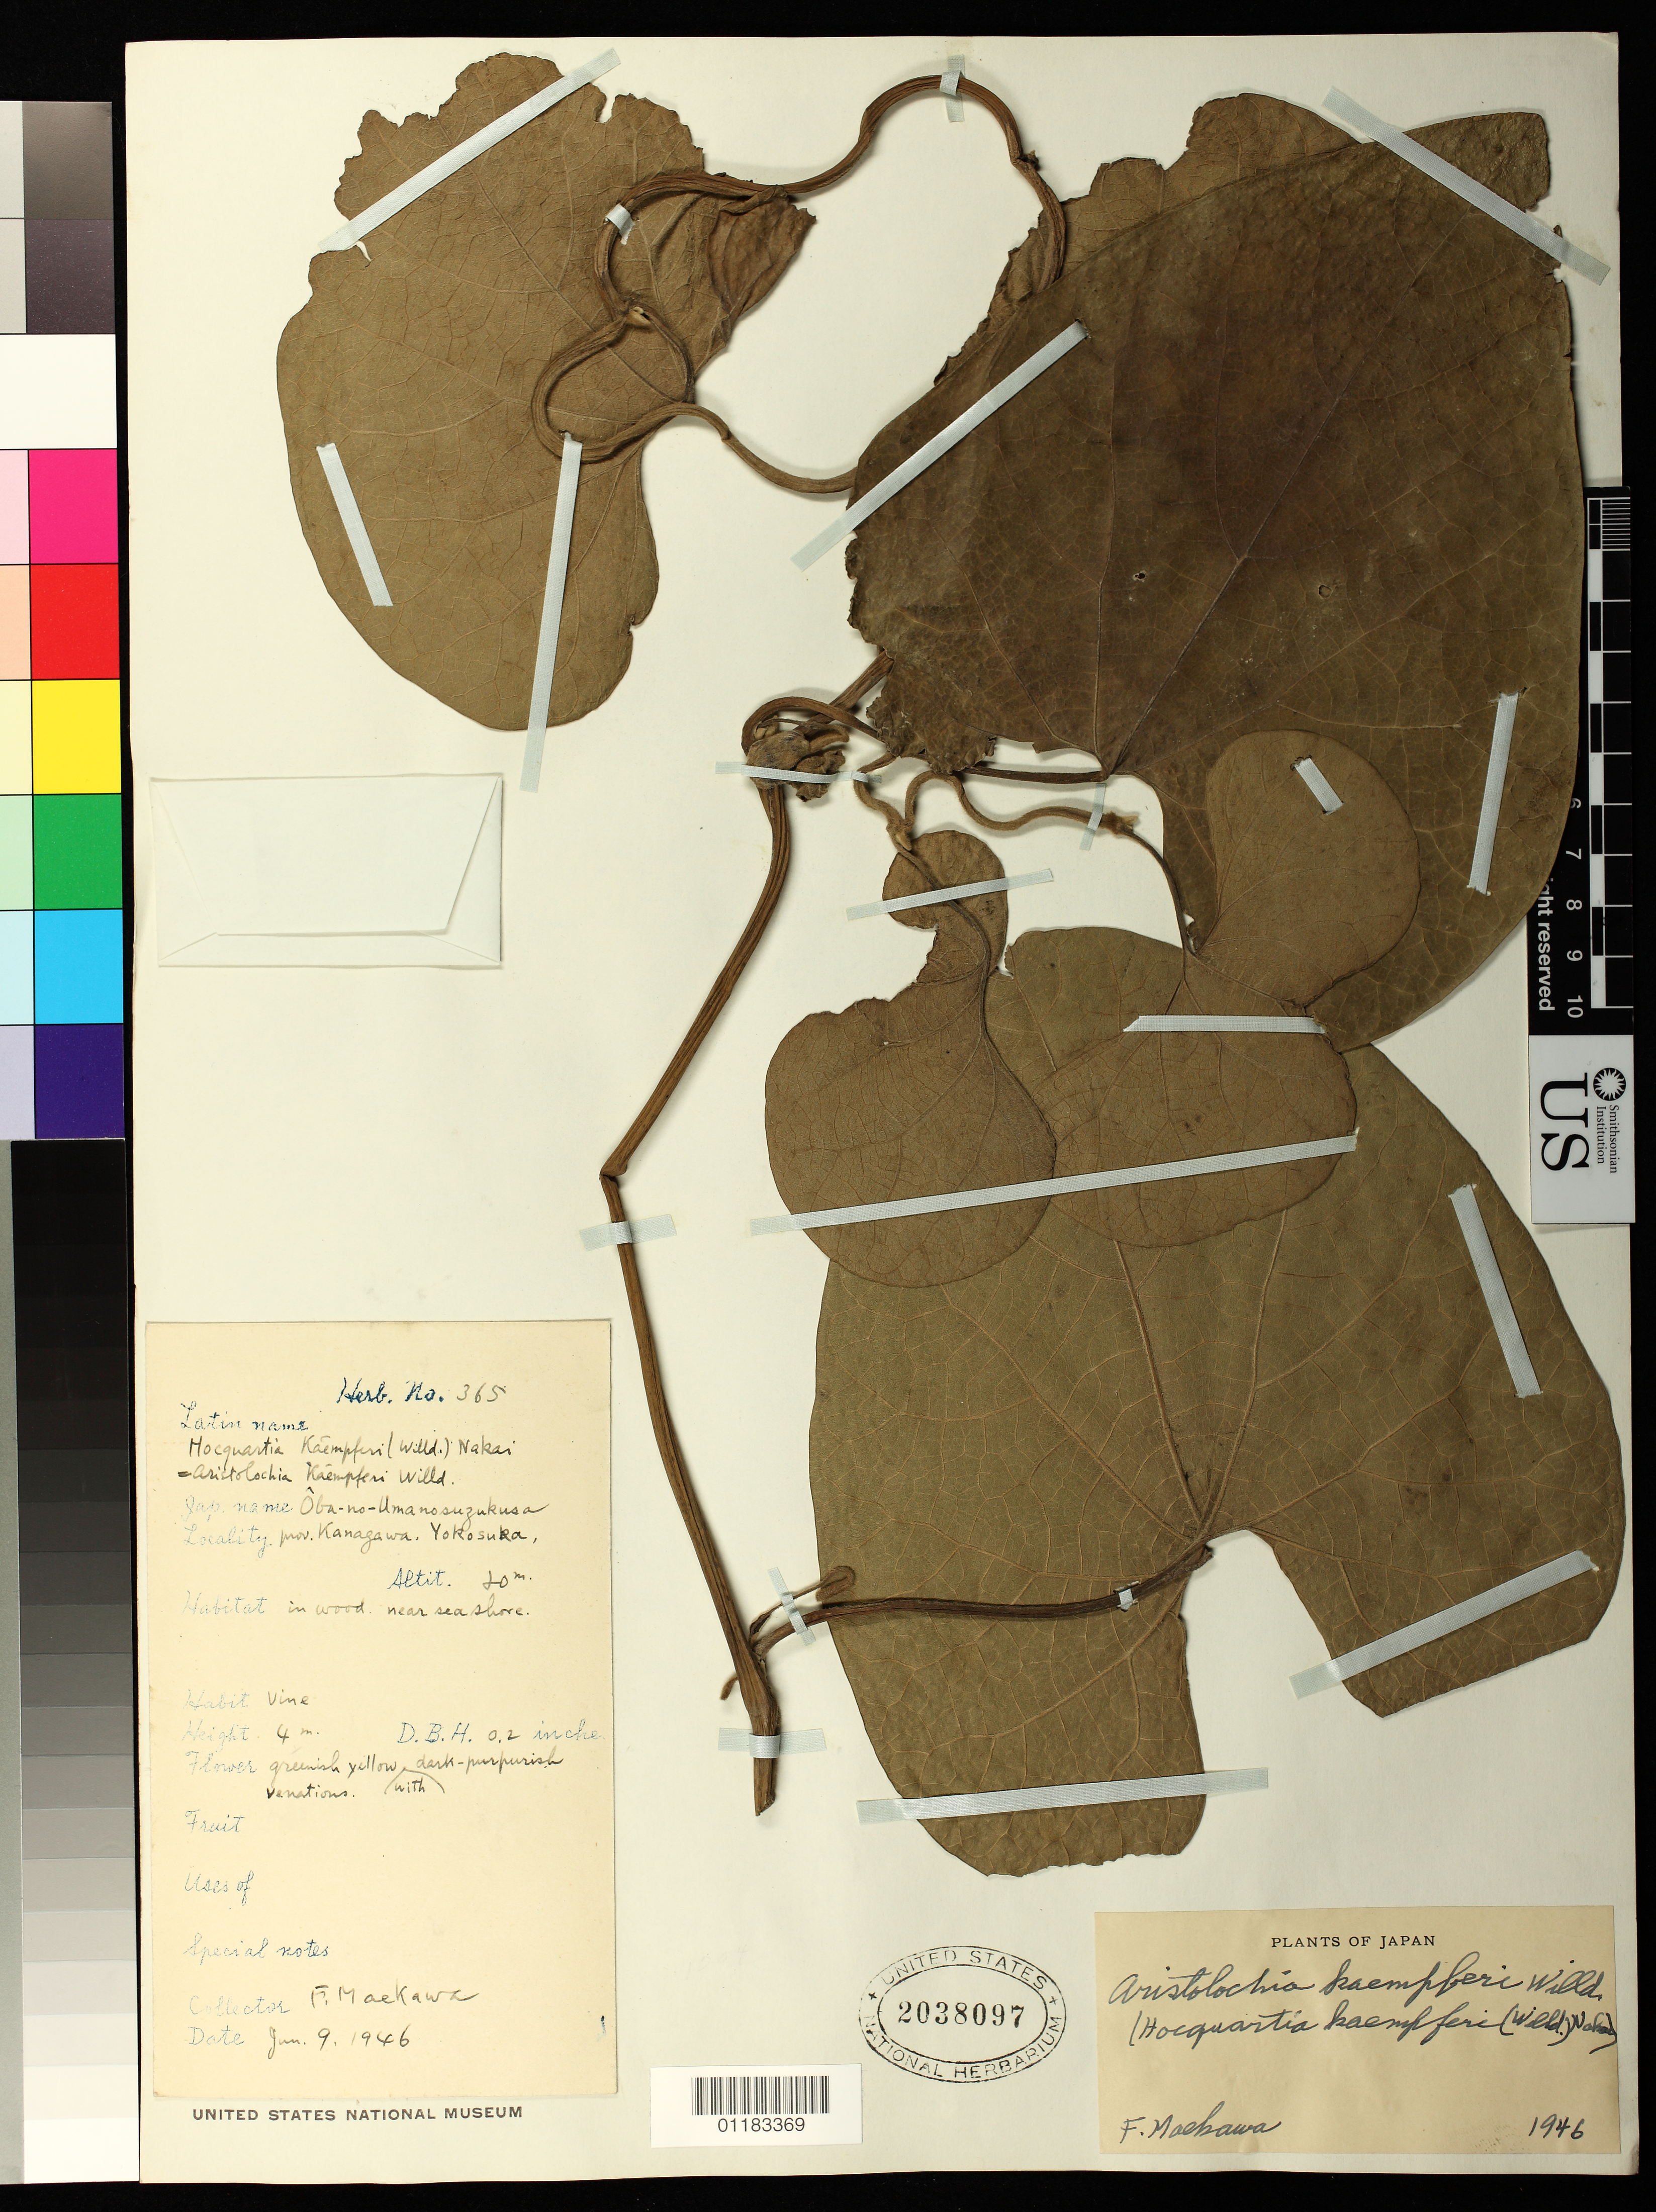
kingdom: Plantae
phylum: Tracheophyta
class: Magnoliopsida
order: Piperales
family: Aristolochiaceae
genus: Aristolochia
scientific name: Aristolochia kaempferi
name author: Willd.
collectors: F. Maekawa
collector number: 365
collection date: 1946-06-09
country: Japan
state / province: Kanagawa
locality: Yokosuka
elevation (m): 20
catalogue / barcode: US 2038097